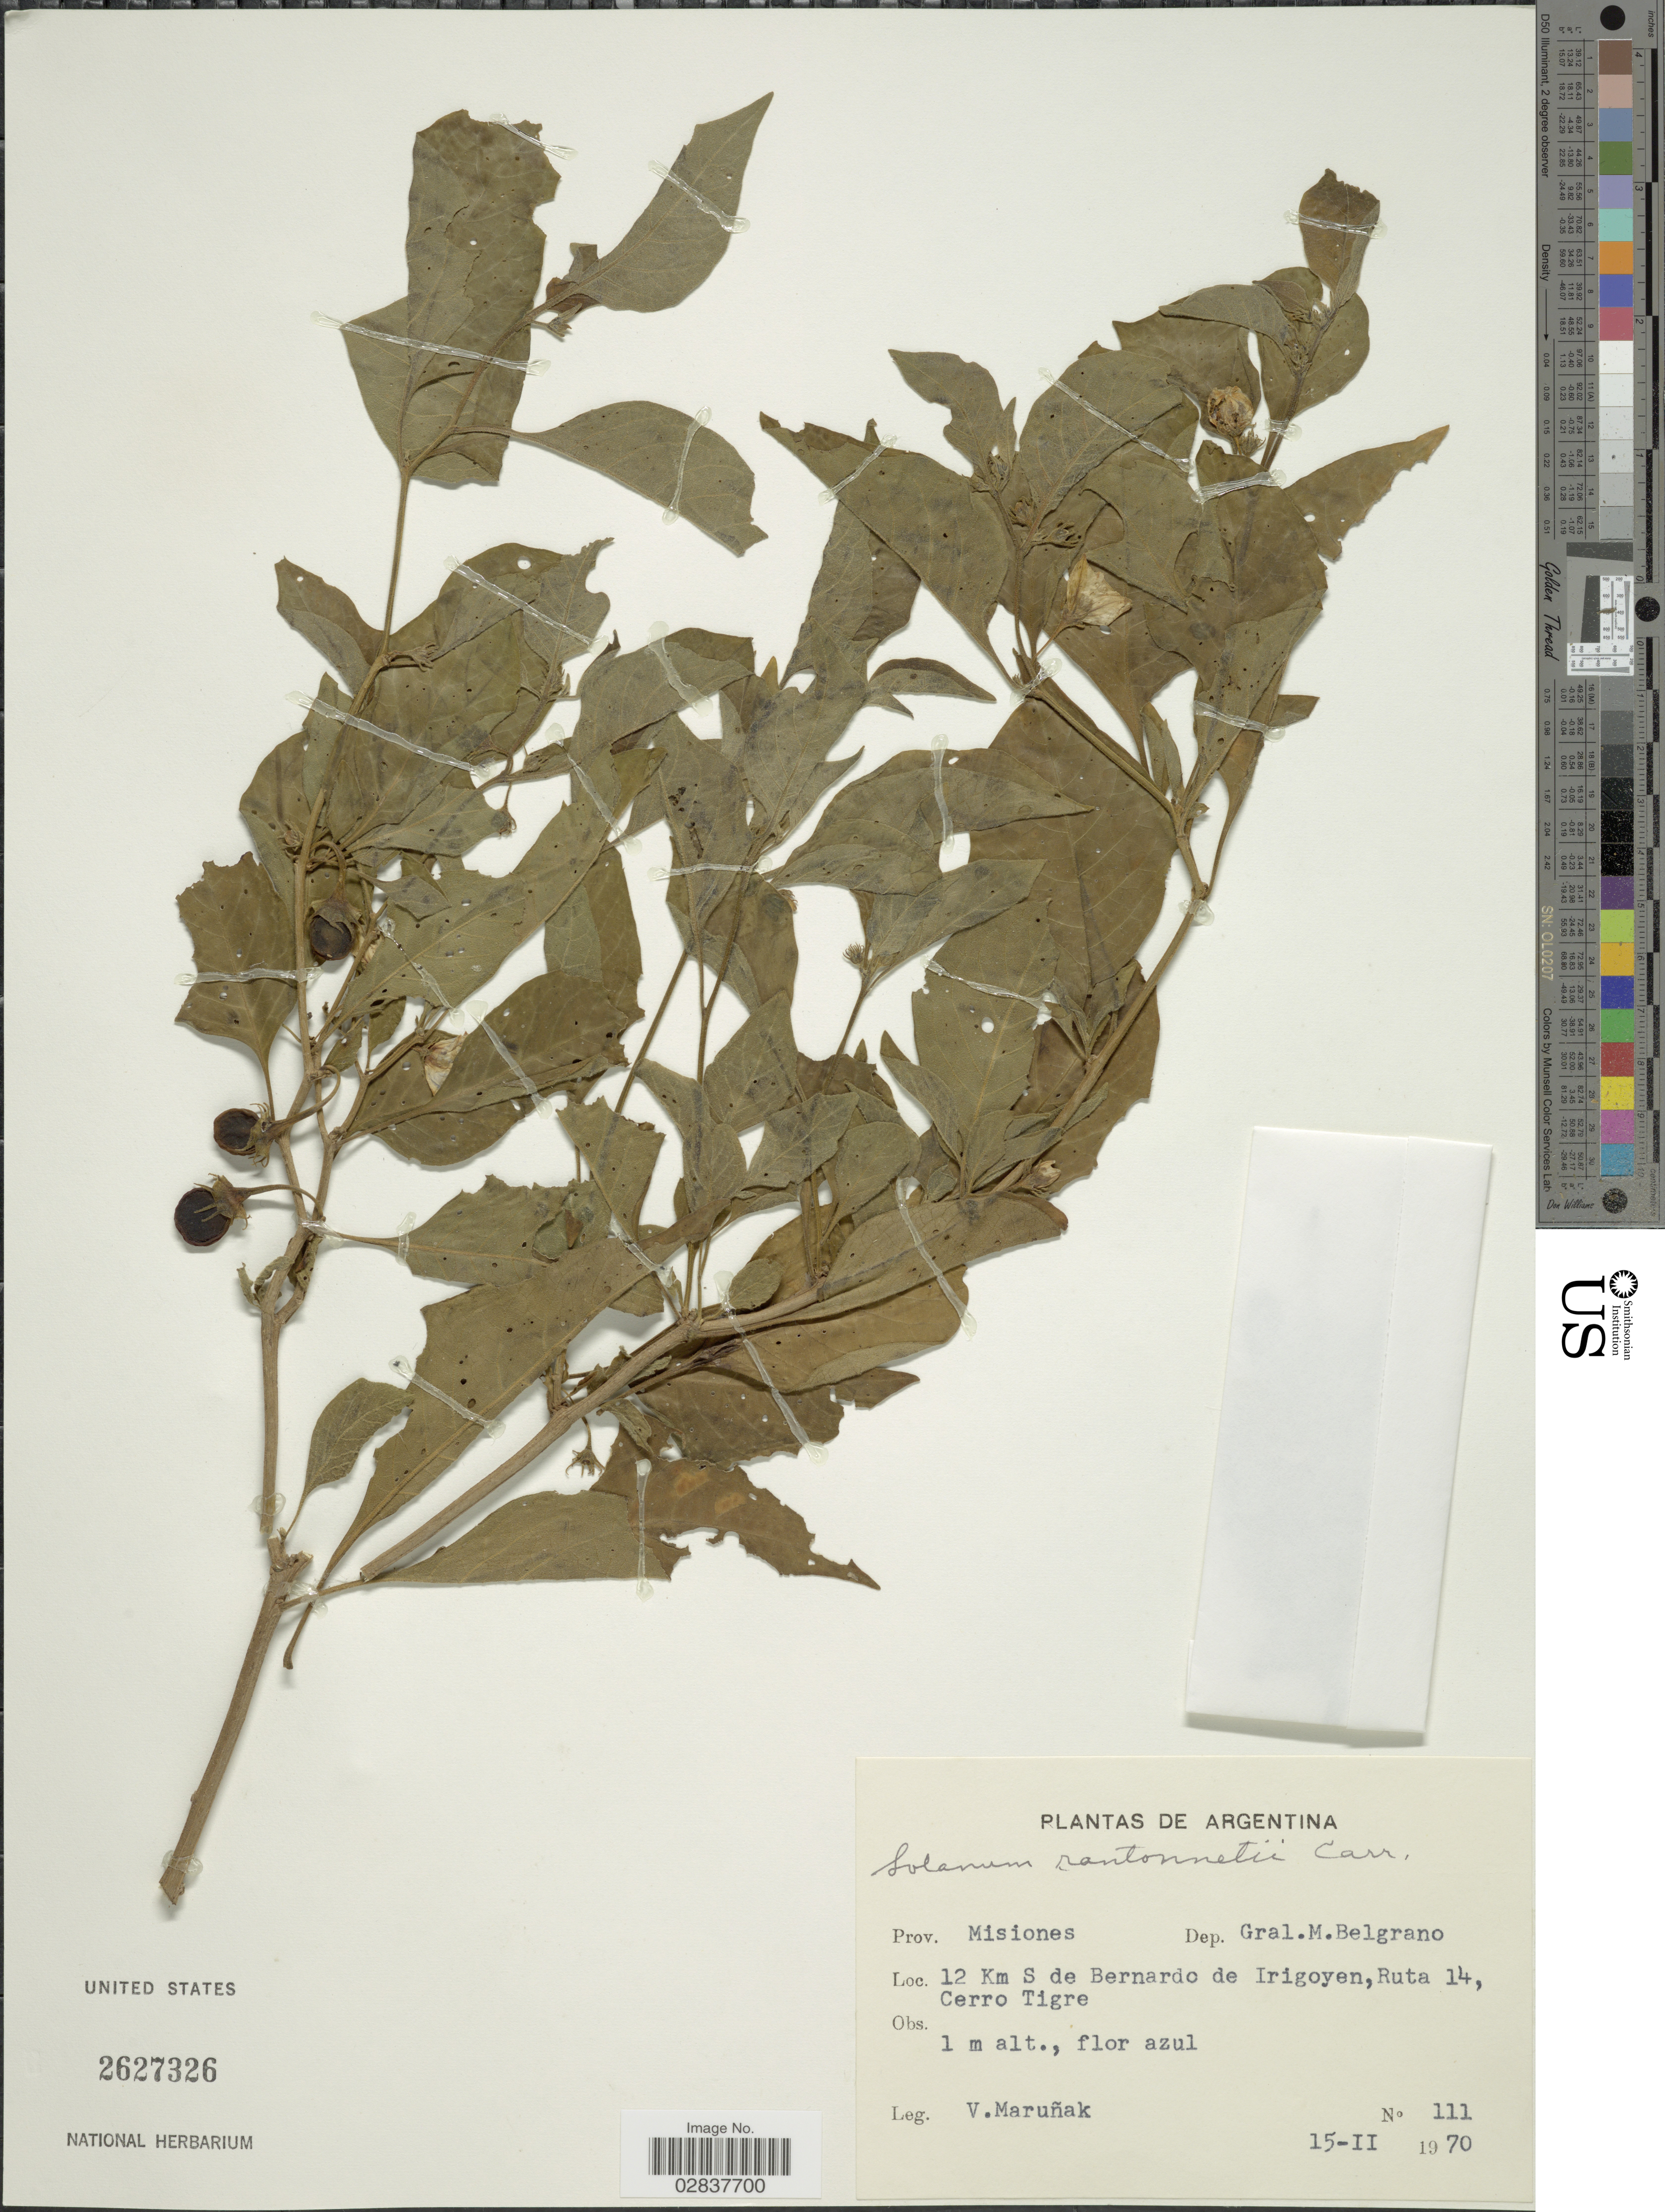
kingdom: Plantae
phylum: Tracheophyta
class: Magnoliopsida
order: Solanales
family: Solanaceae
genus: Solanum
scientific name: Solanum rantonnetii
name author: Carrière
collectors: V. Maruñak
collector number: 111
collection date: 1970-02-15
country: Argentina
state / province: Misiones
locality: Dep. Gral.M.Belgrano. 12 Km S de Bernardo de Irigoyen, Ruta 14, Cerro Tigre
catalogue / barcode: US 2627326